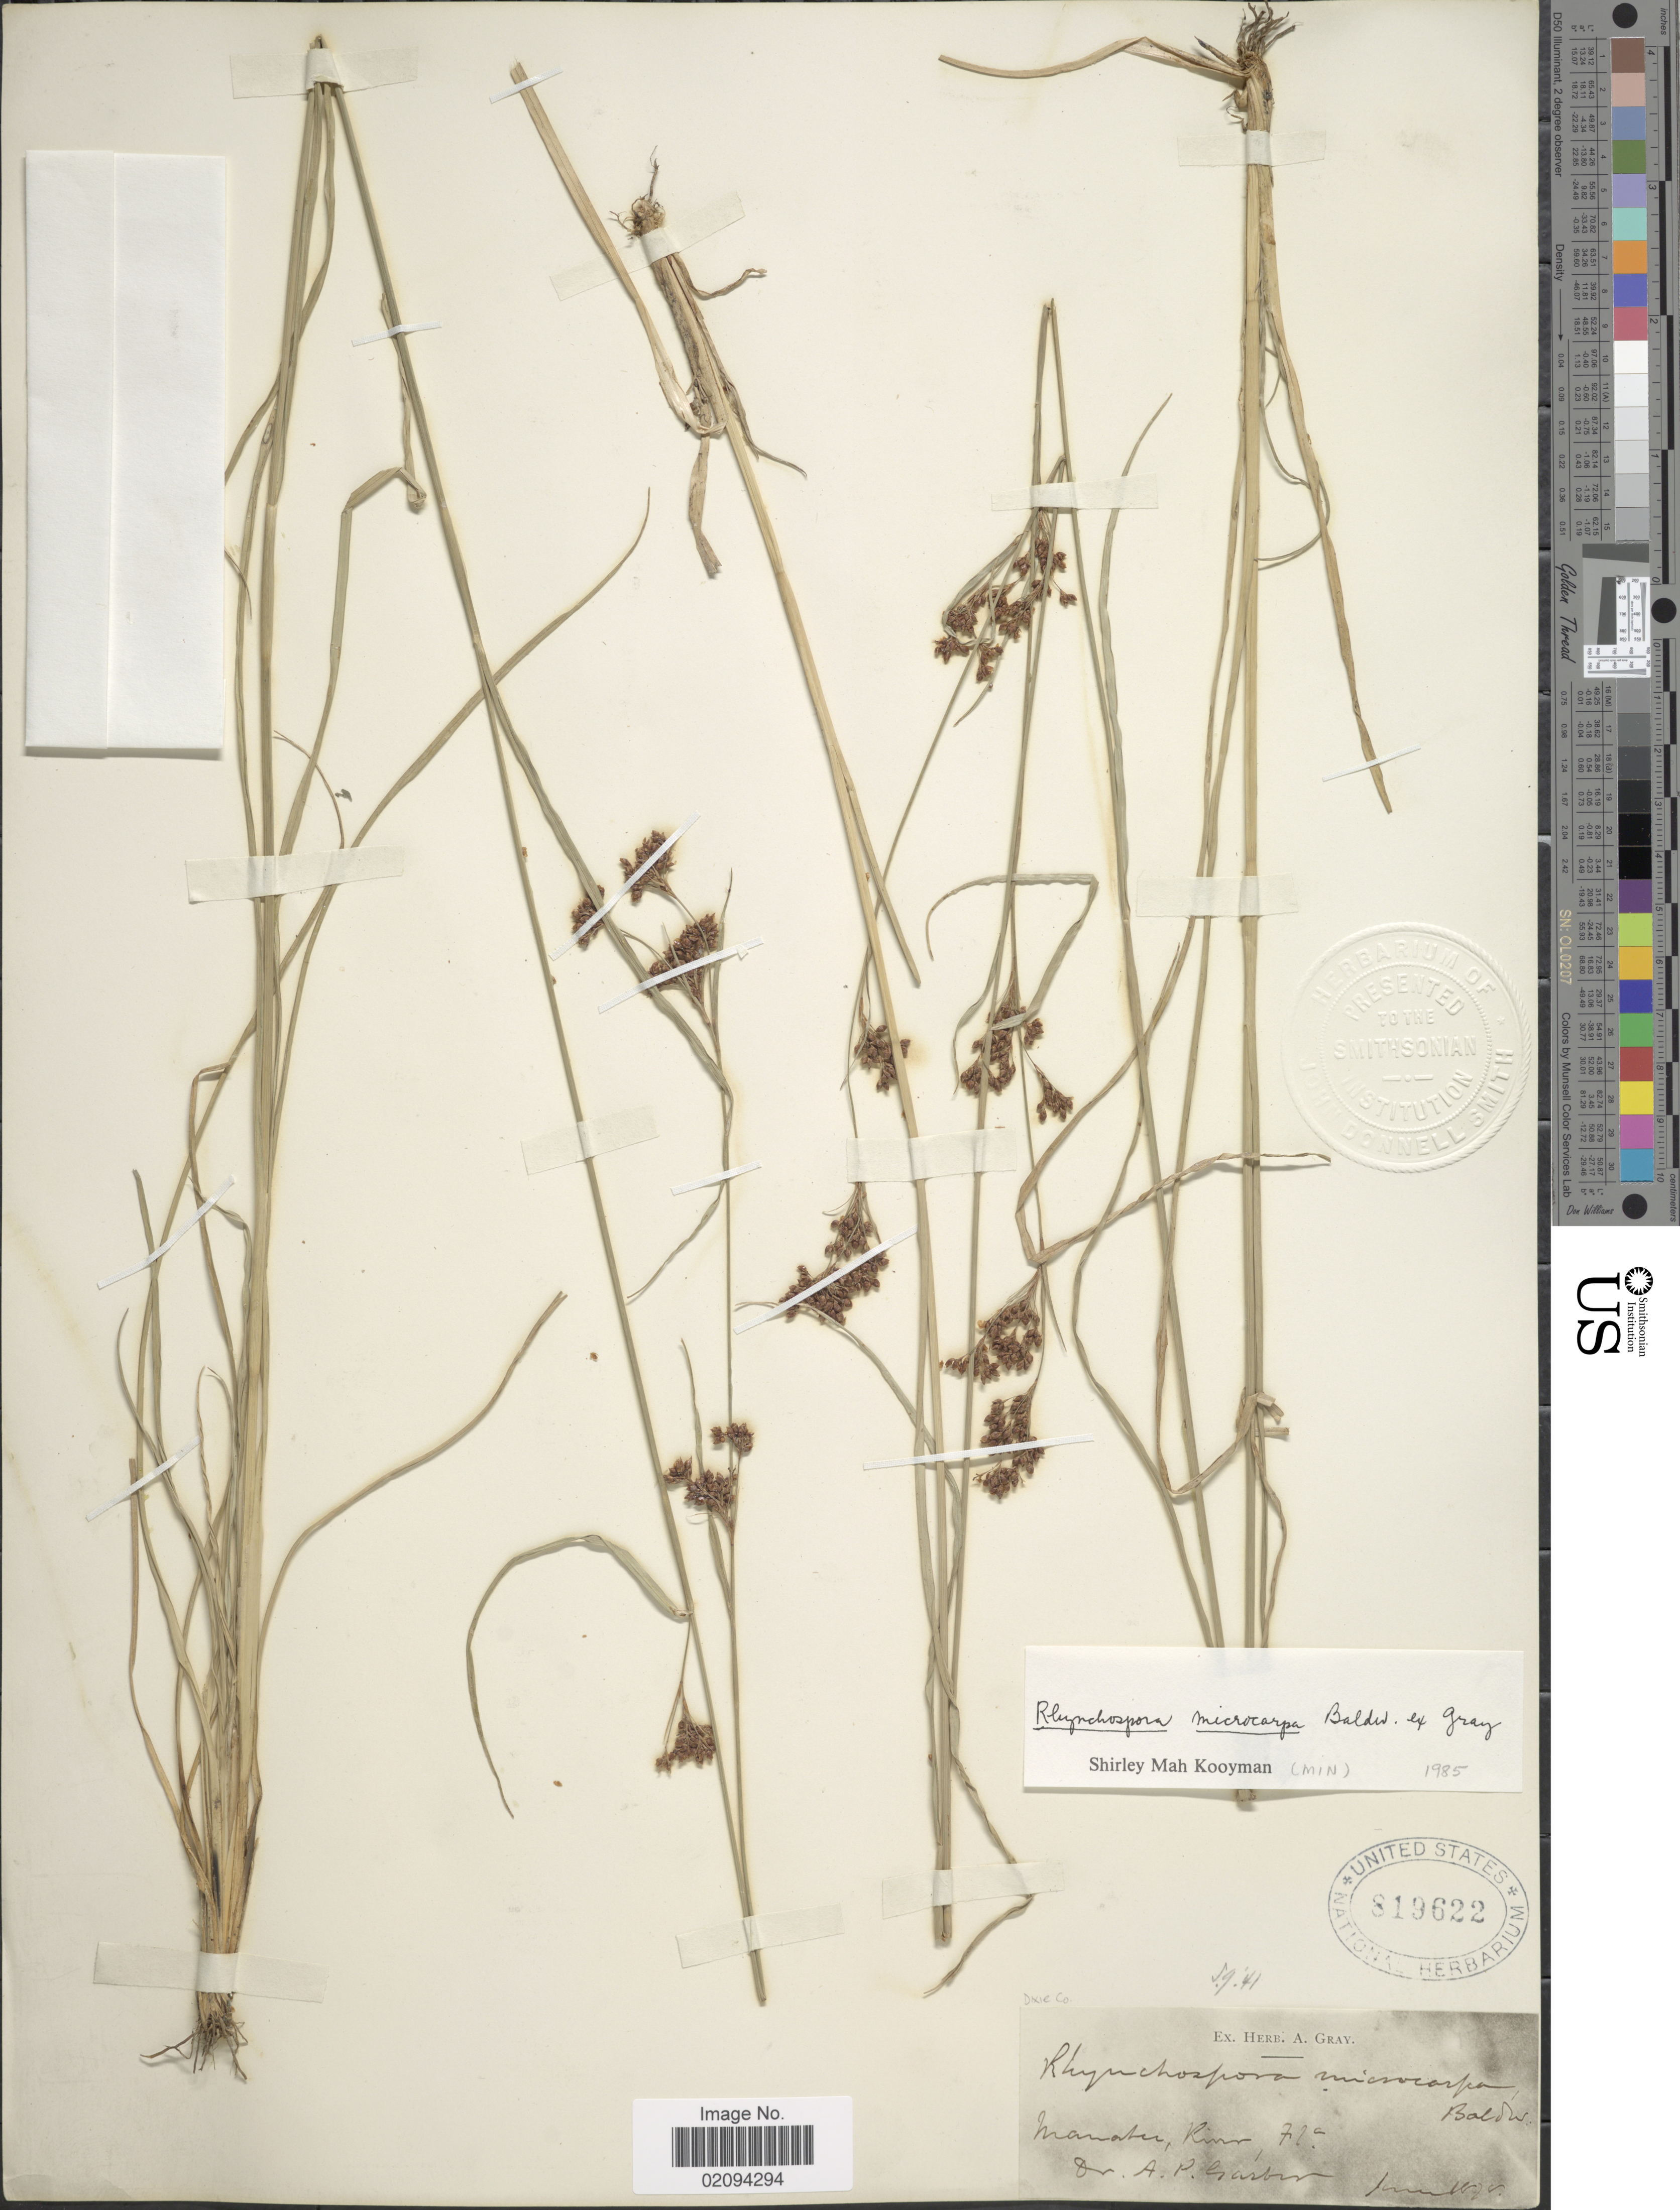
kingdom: Plantae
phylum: Tracheophyta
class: Liliopsida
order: Poales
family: Cyperaceae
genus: Rhynchospora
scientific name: Rhynchospora microcarpa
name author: Baldwin ex A. Gray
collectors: A. P. Garber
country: United States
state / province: Florida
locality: Manatee River, Dixie Co.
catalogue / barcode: US 819622